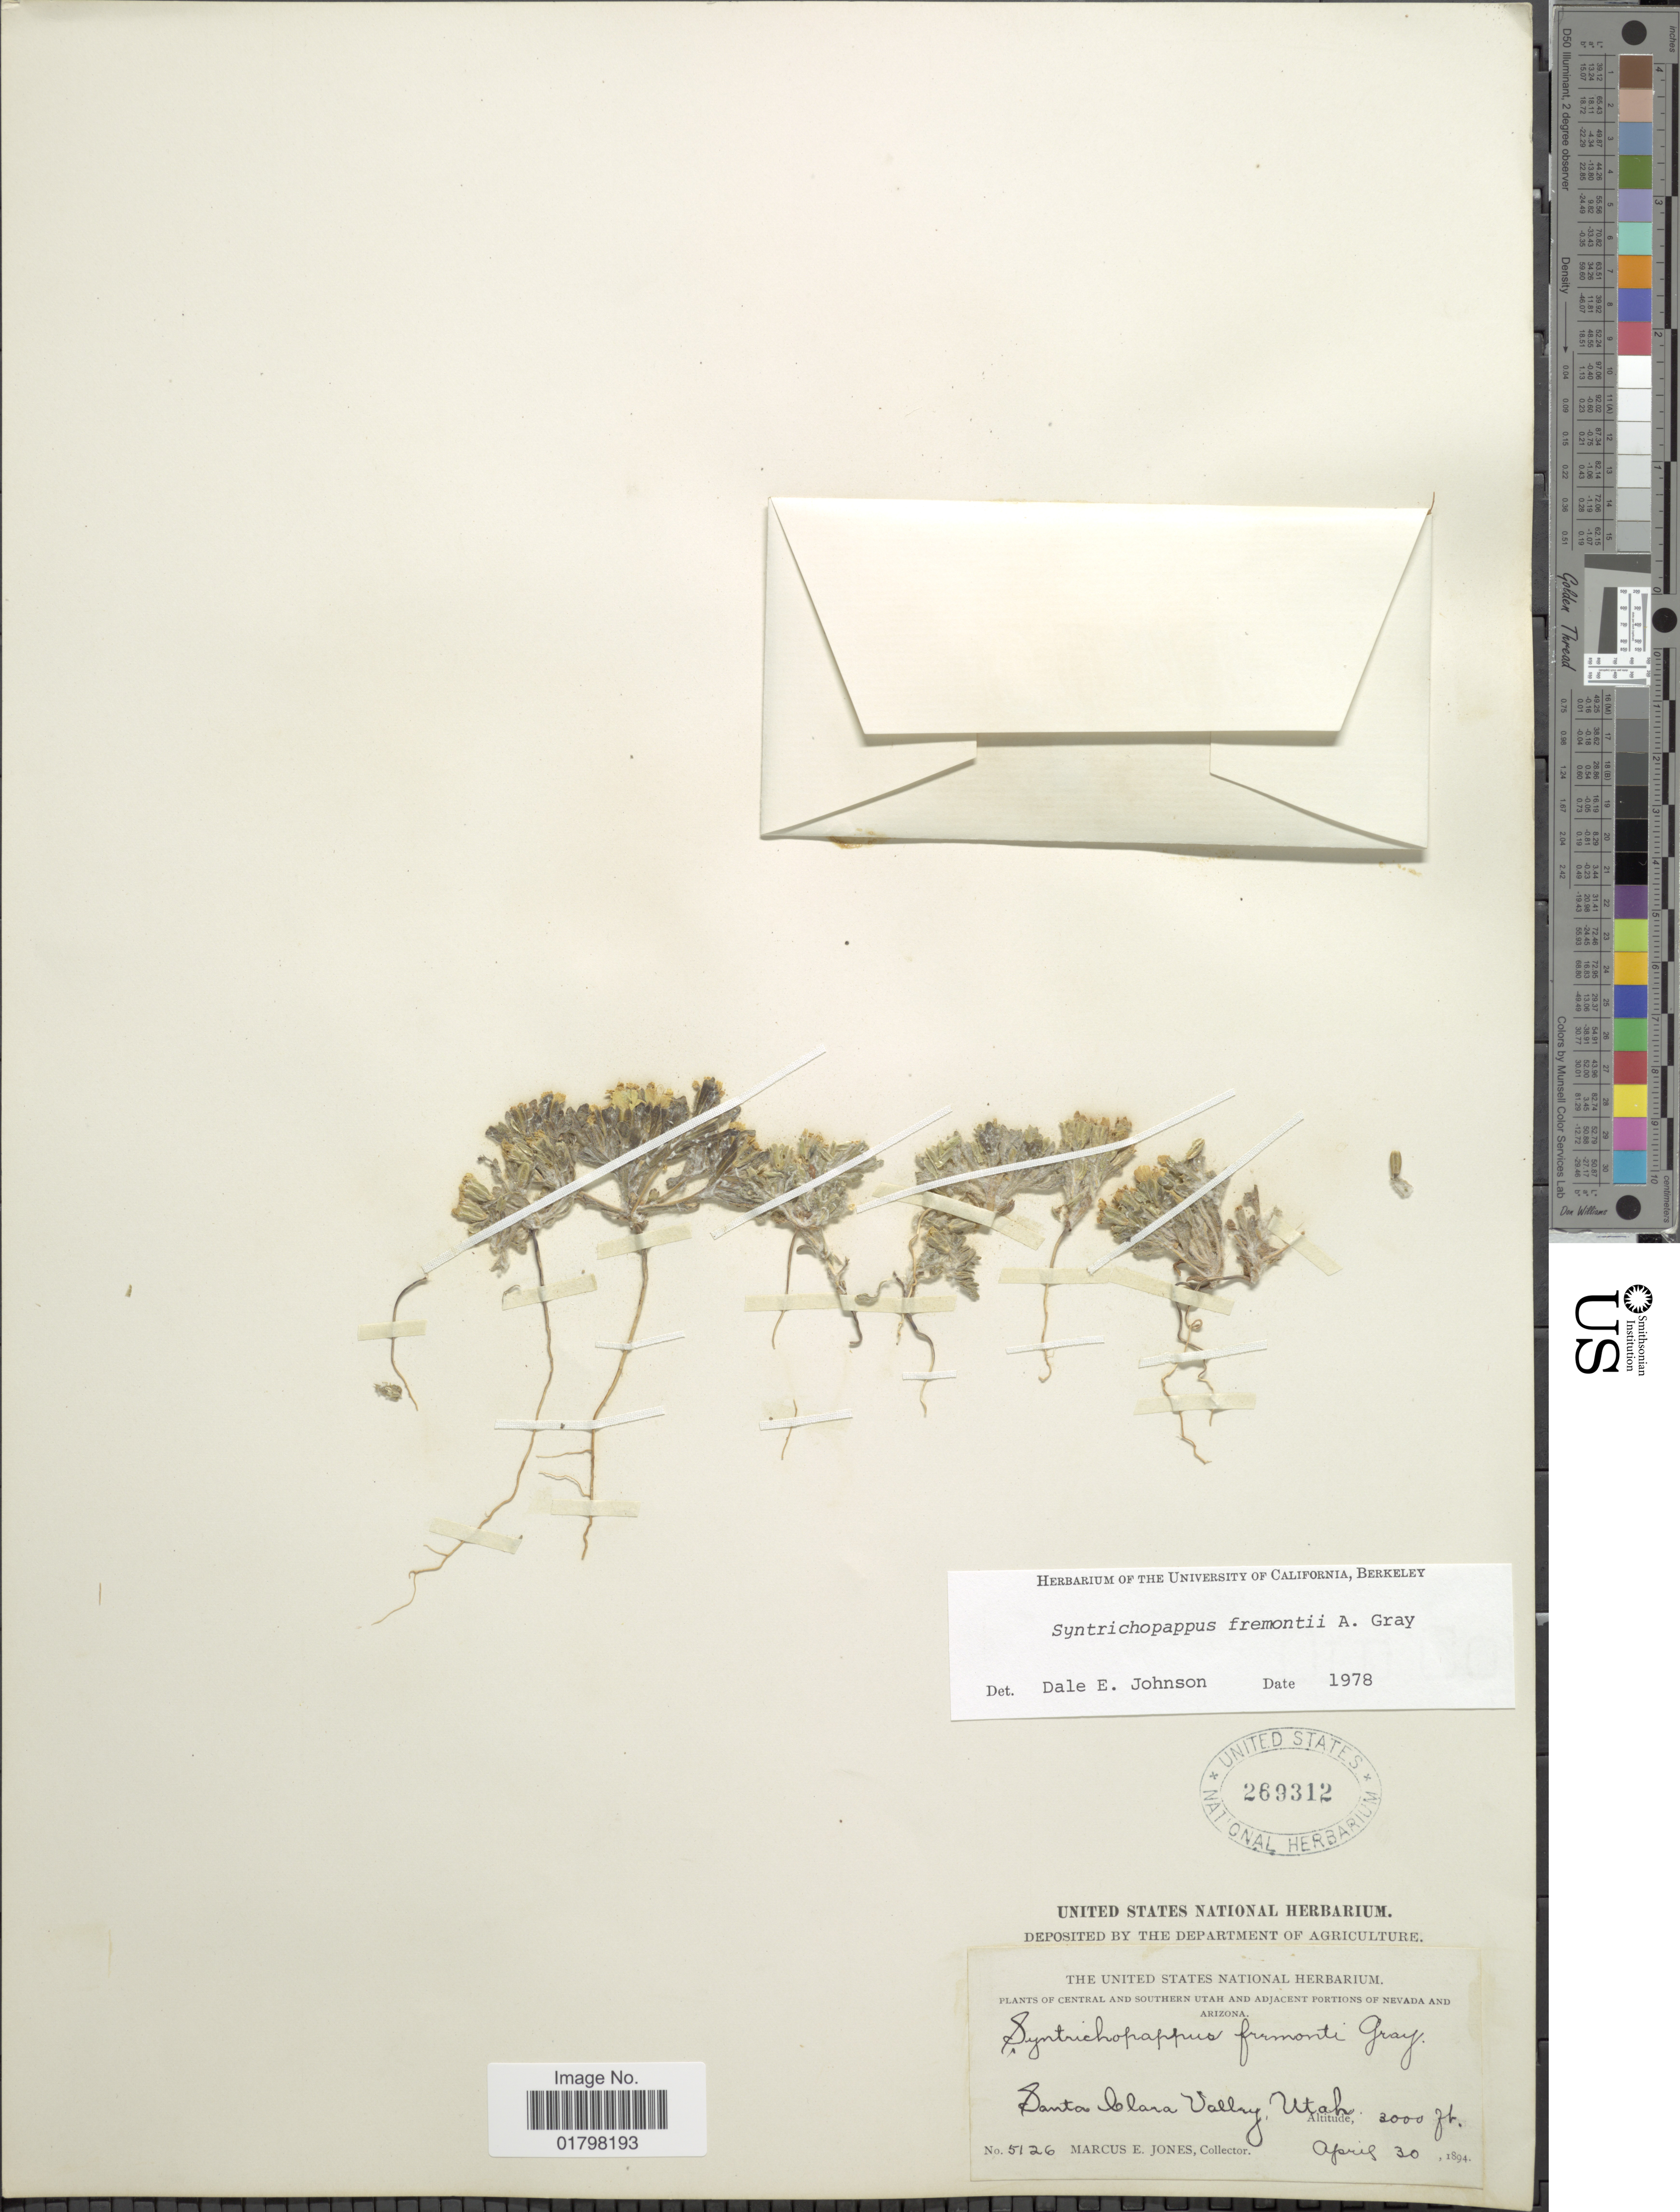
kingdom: Plantae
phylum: Tracheophyta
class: Magnoliopsida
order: Asterales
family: Asteraceae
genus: Syntrichopappus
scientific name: Syntrichopappus fremontii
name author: A. Gray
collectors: M. E. Jones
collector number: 5126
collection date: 1894-04-30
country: United States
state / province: Utah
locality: Santa Clara Valley, Utah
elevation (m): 914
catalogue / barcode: US 269312